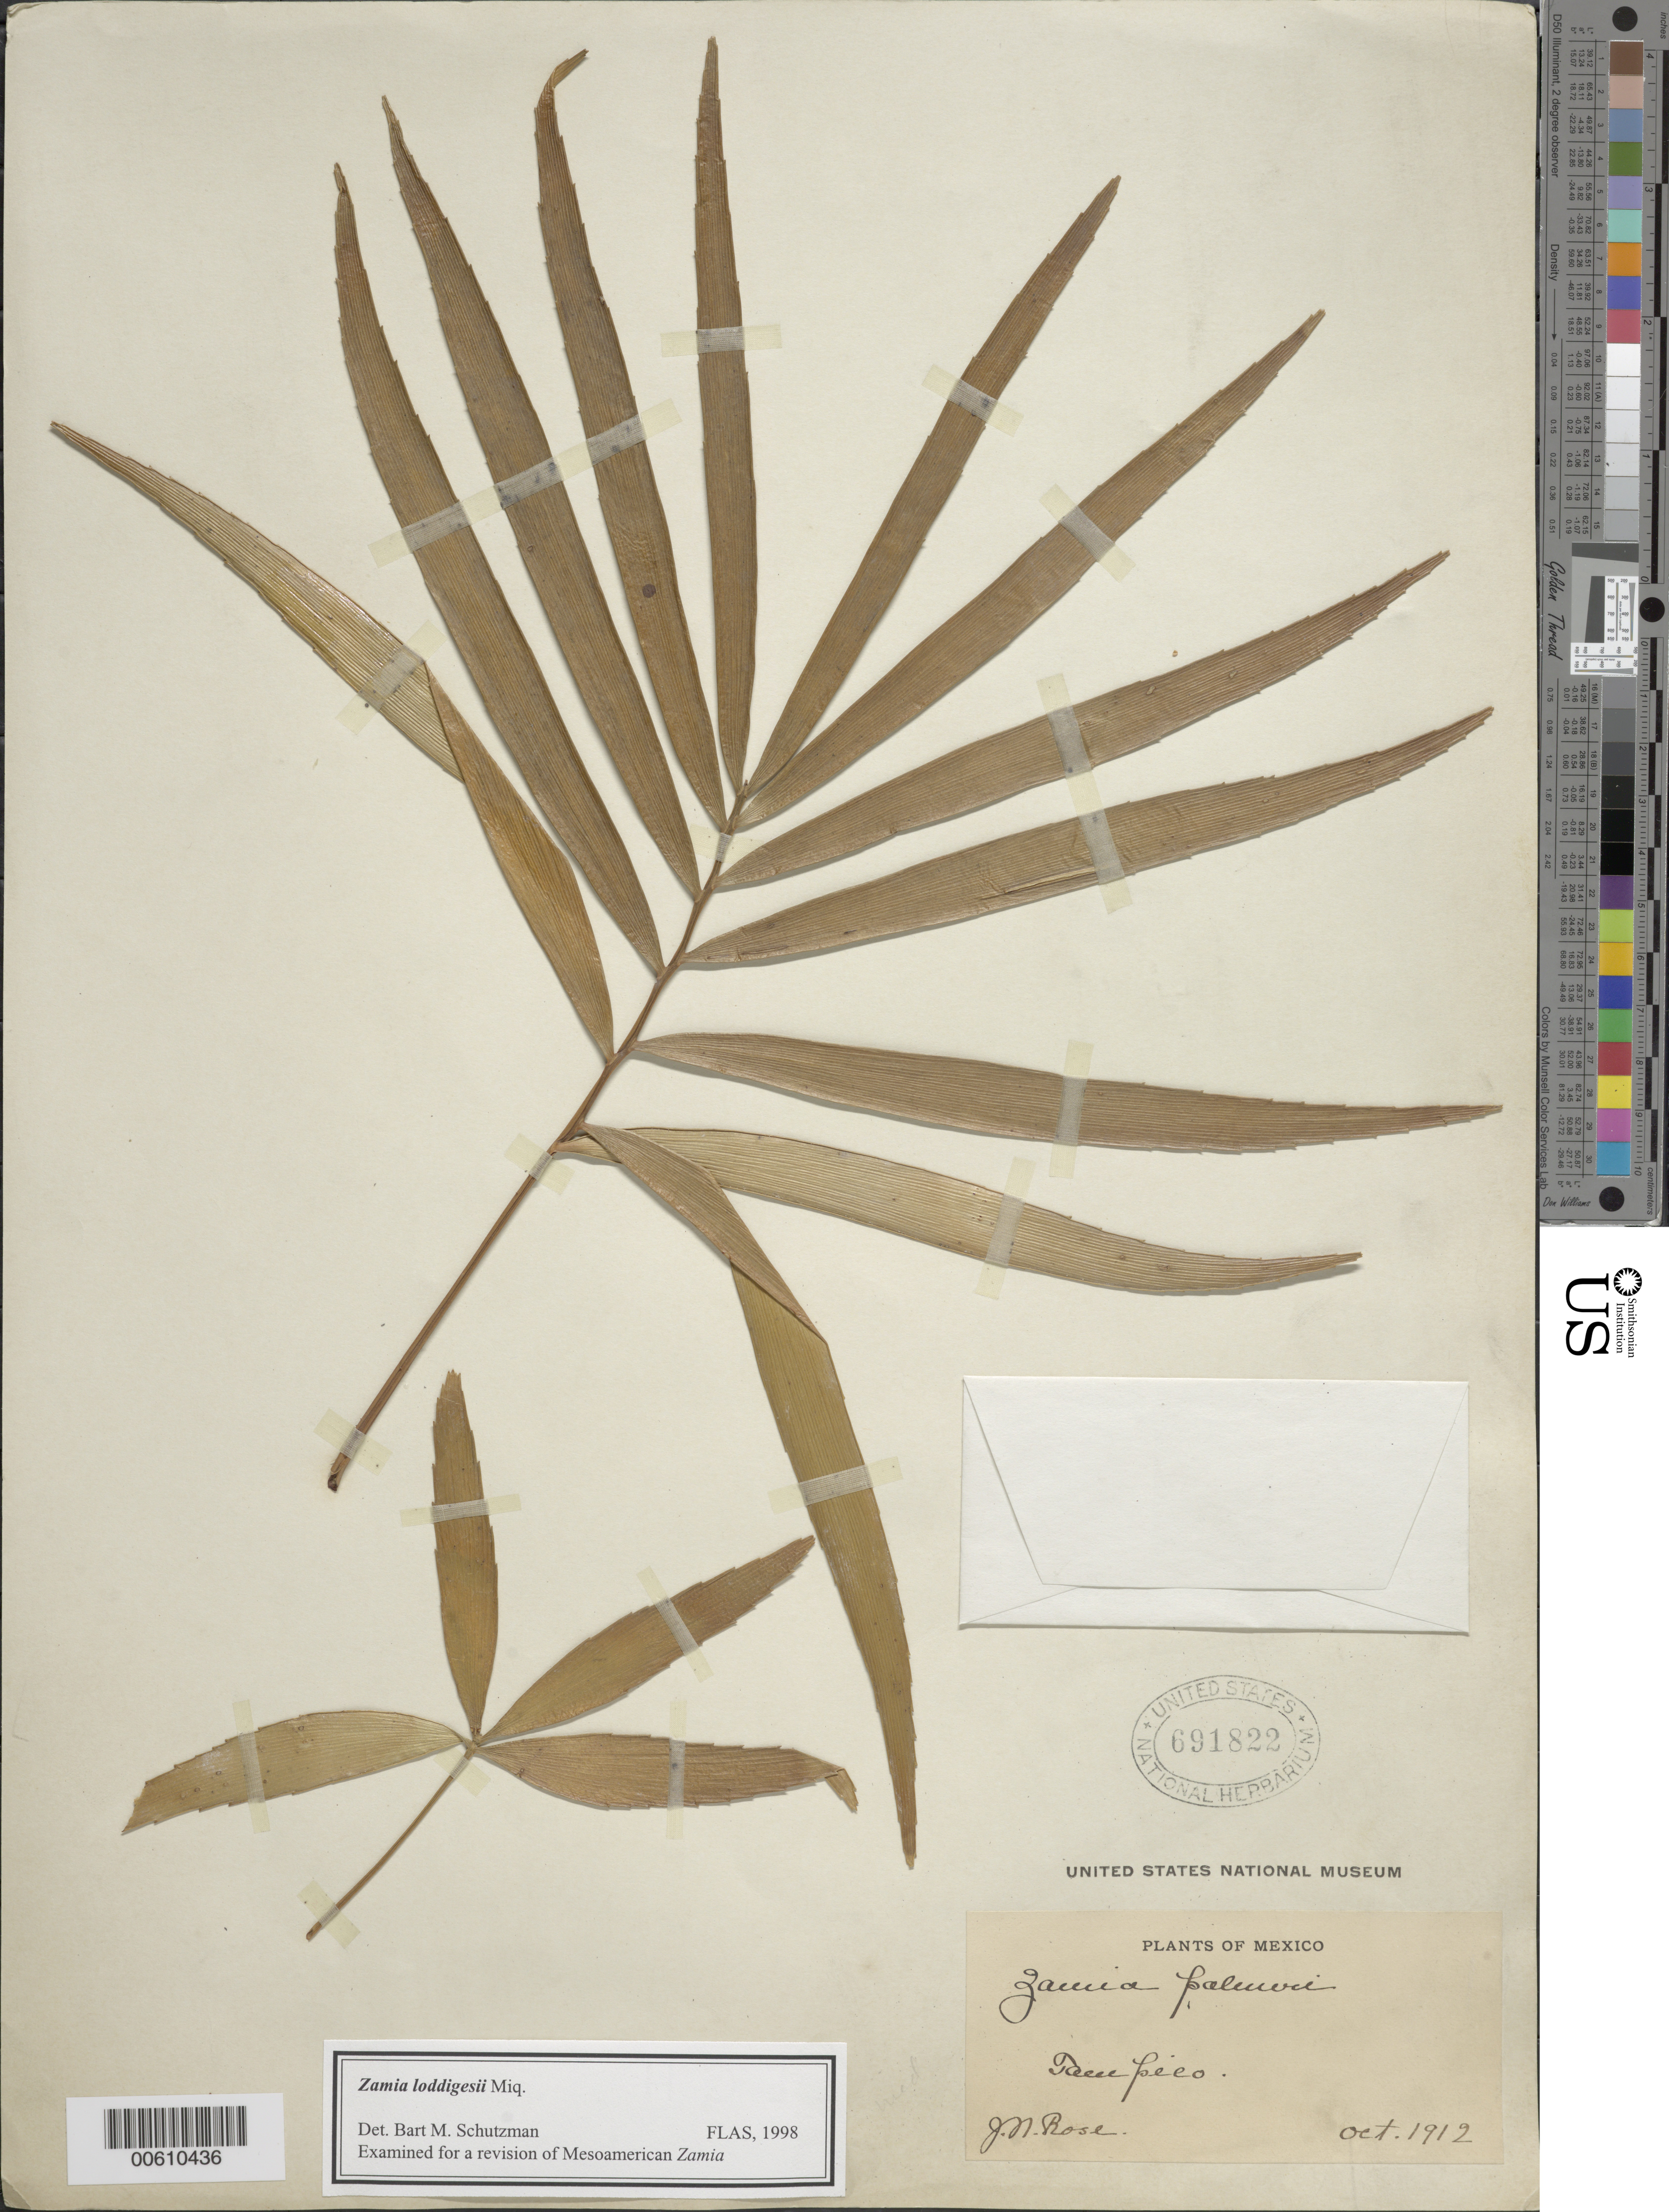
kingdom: Plantae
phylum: Tracheophyta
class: Cycadopsida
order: Cycadales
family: Zamiaceae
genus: Zamia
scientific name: Zamia loddigesii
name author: Miq.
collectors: J. N. Rose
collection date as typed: Oct 1912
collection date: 1912-10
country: Mexico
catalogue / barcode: US 691822